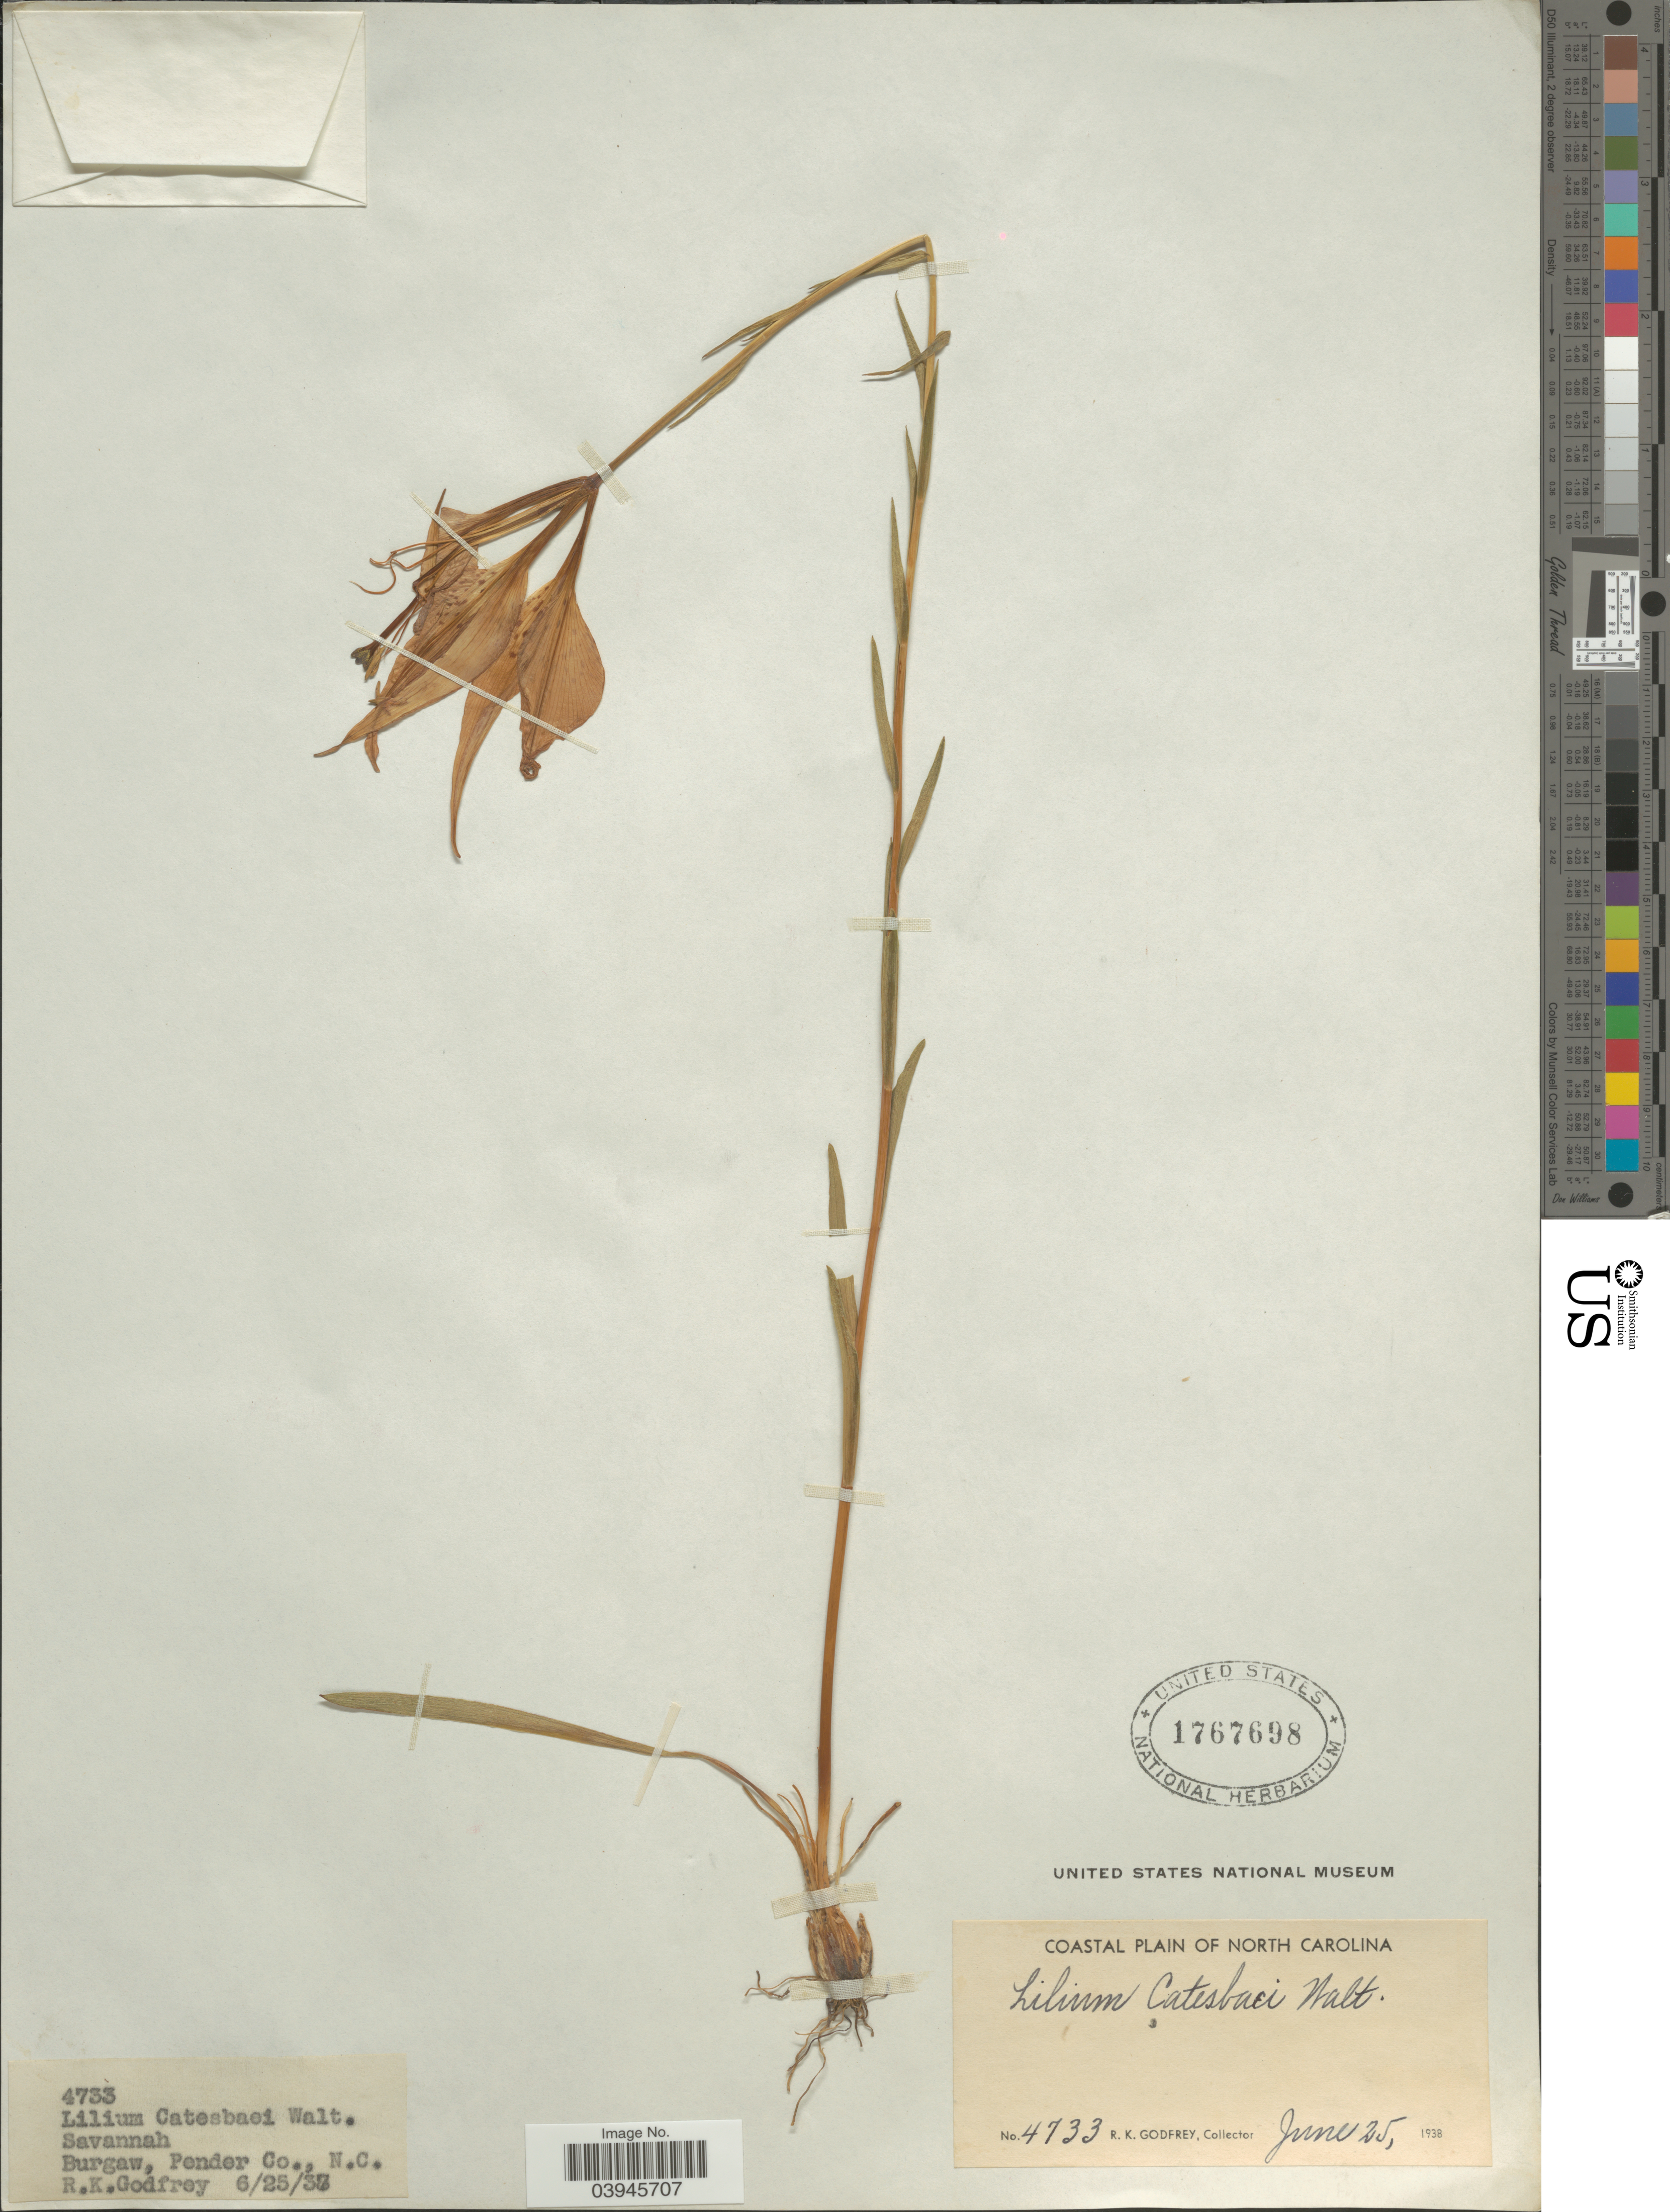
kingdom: Plantae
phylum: Tracheophyta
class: Liliopsida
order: Liliales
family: Liliaceae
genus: Lilium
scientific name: Lilium catesbaei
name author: Walter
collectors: R. K. Godfrey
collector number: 4733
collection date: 1938-06-25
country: United States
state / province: North Carolina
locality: Coastal Plain of North Carolina. Savannah. Burgaw, Pender Co.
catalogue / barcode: US 1767698